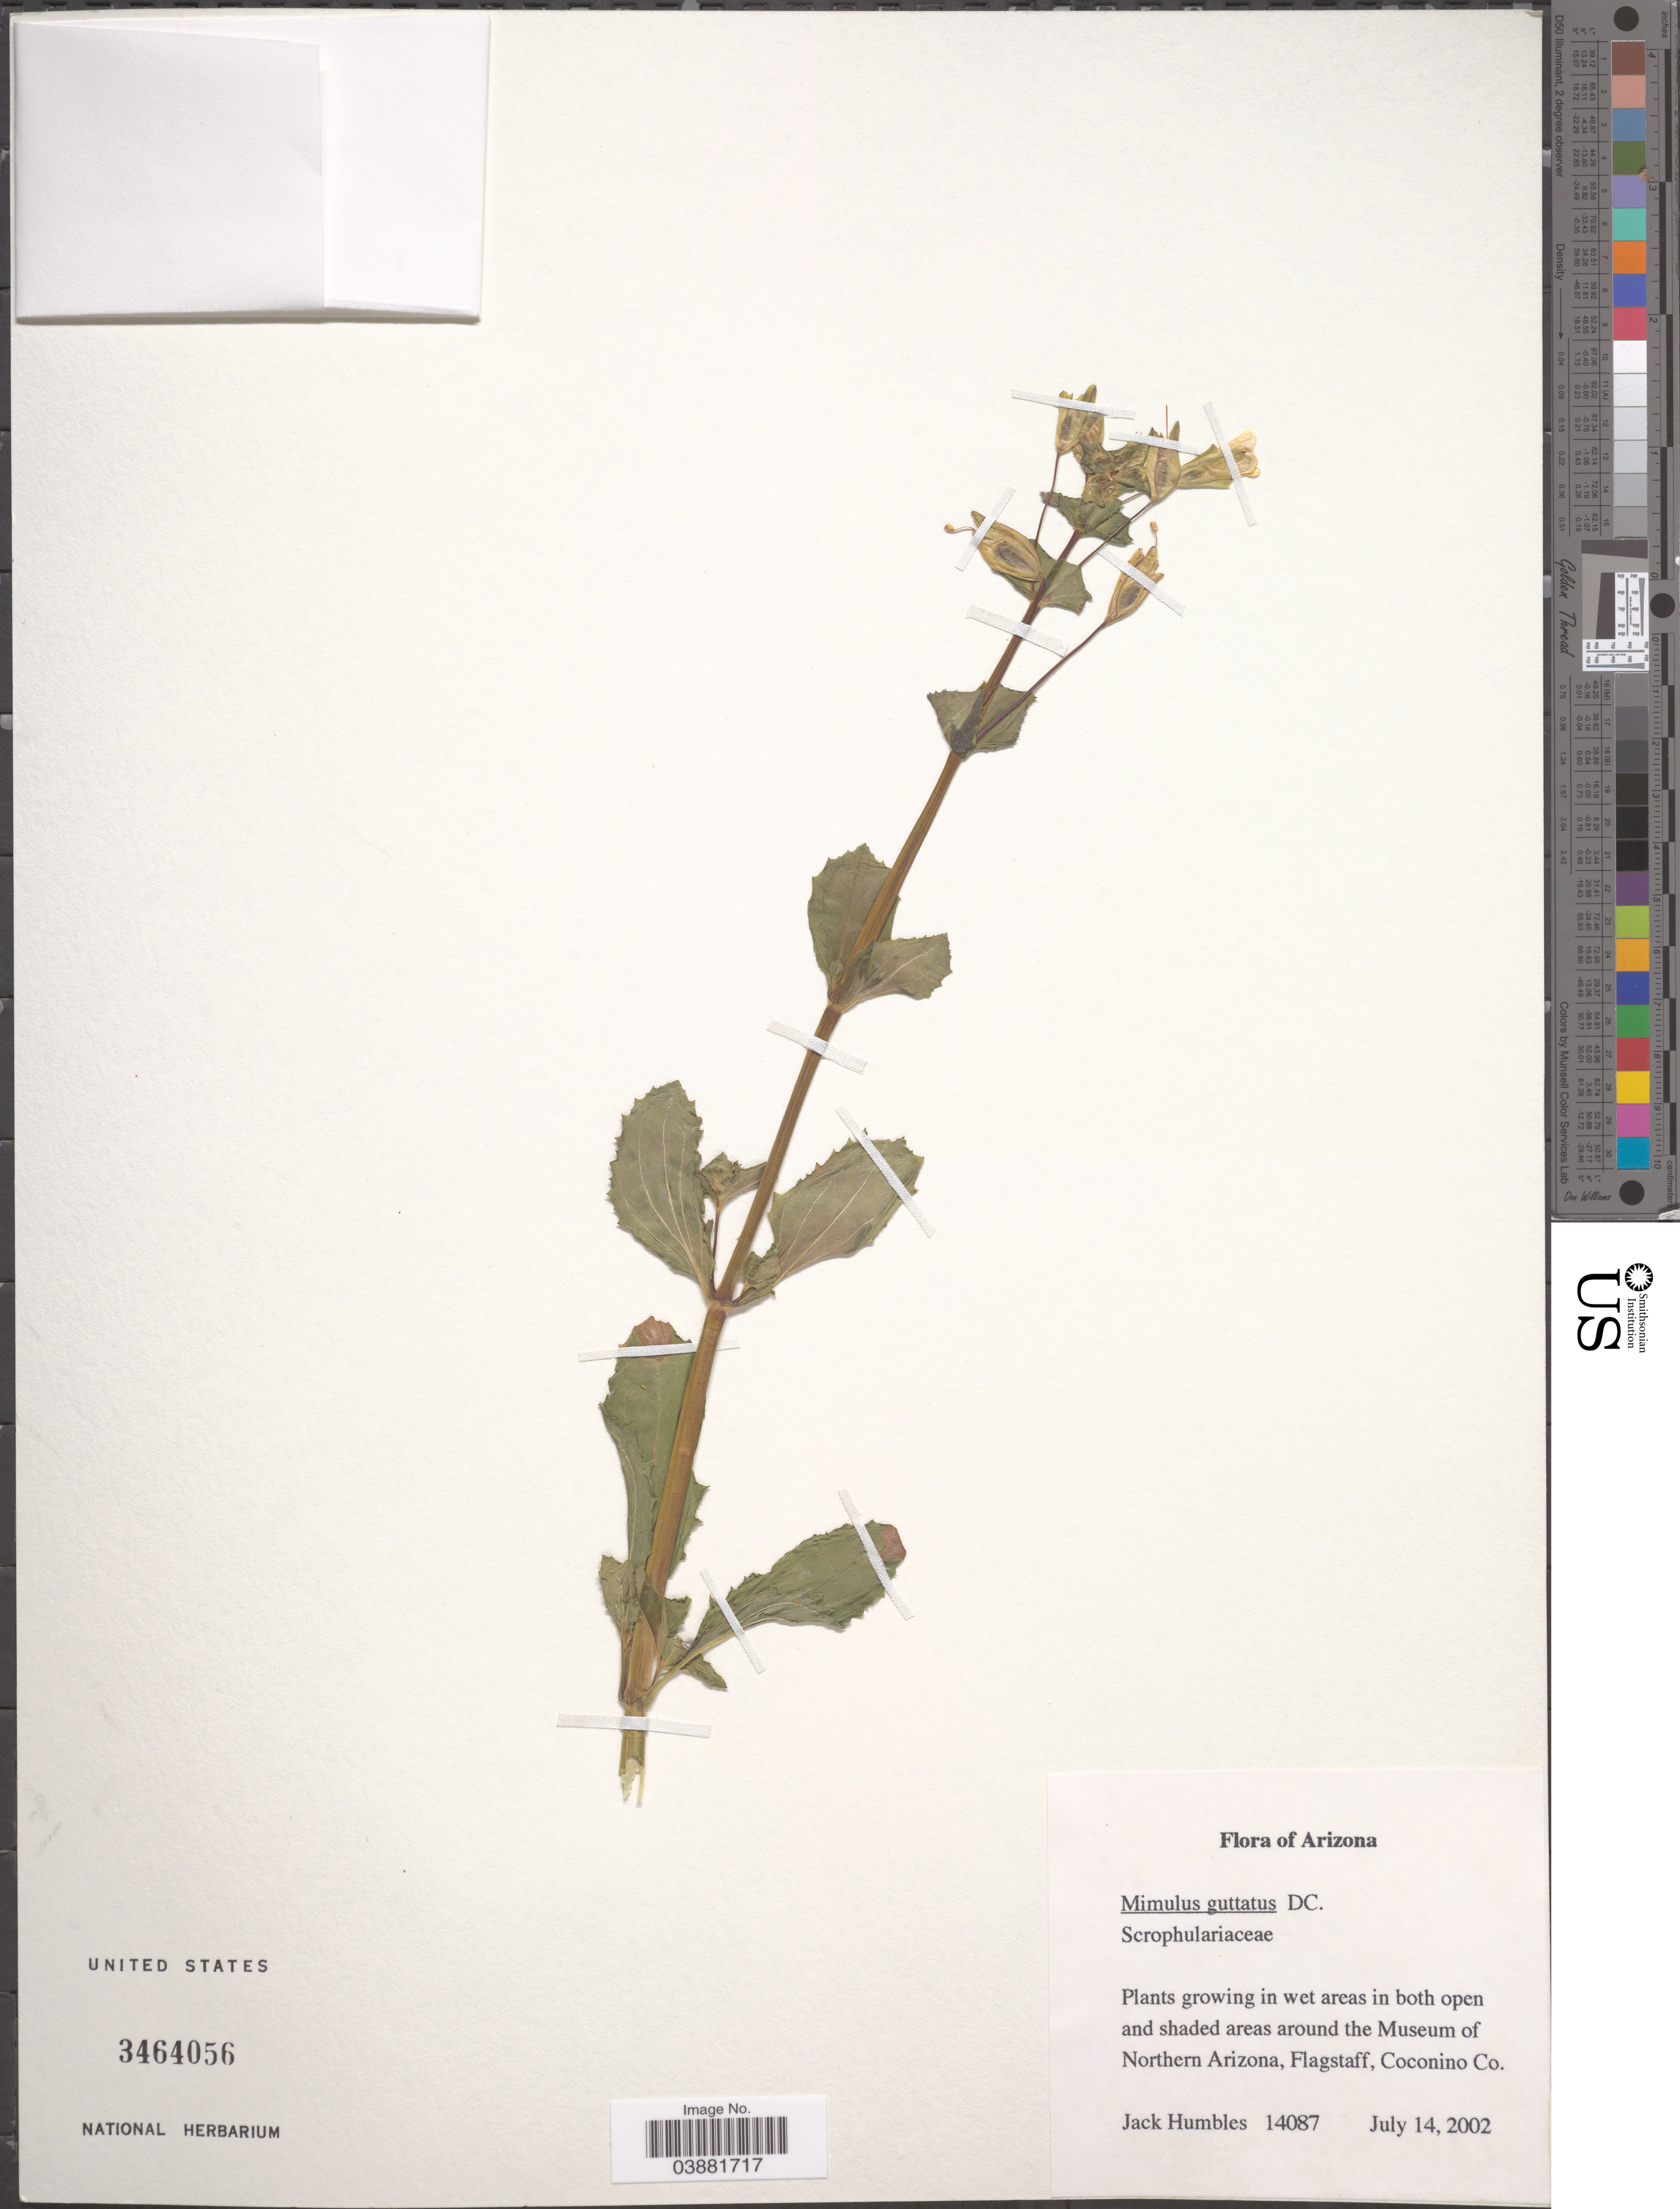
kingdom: Plantae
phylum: Tracheophyta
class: Magnoliopsida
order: Lamiales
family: Phrymaceae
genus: Mimulus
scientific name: Mimulus guttatus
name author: DC.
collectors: J. Humbles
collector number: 14087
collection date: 2002-07-14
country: United States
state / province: Arizona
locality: Around the Museum of Northern Arizona, Flagstaff, Coconino Co.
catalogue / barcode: US 3464056